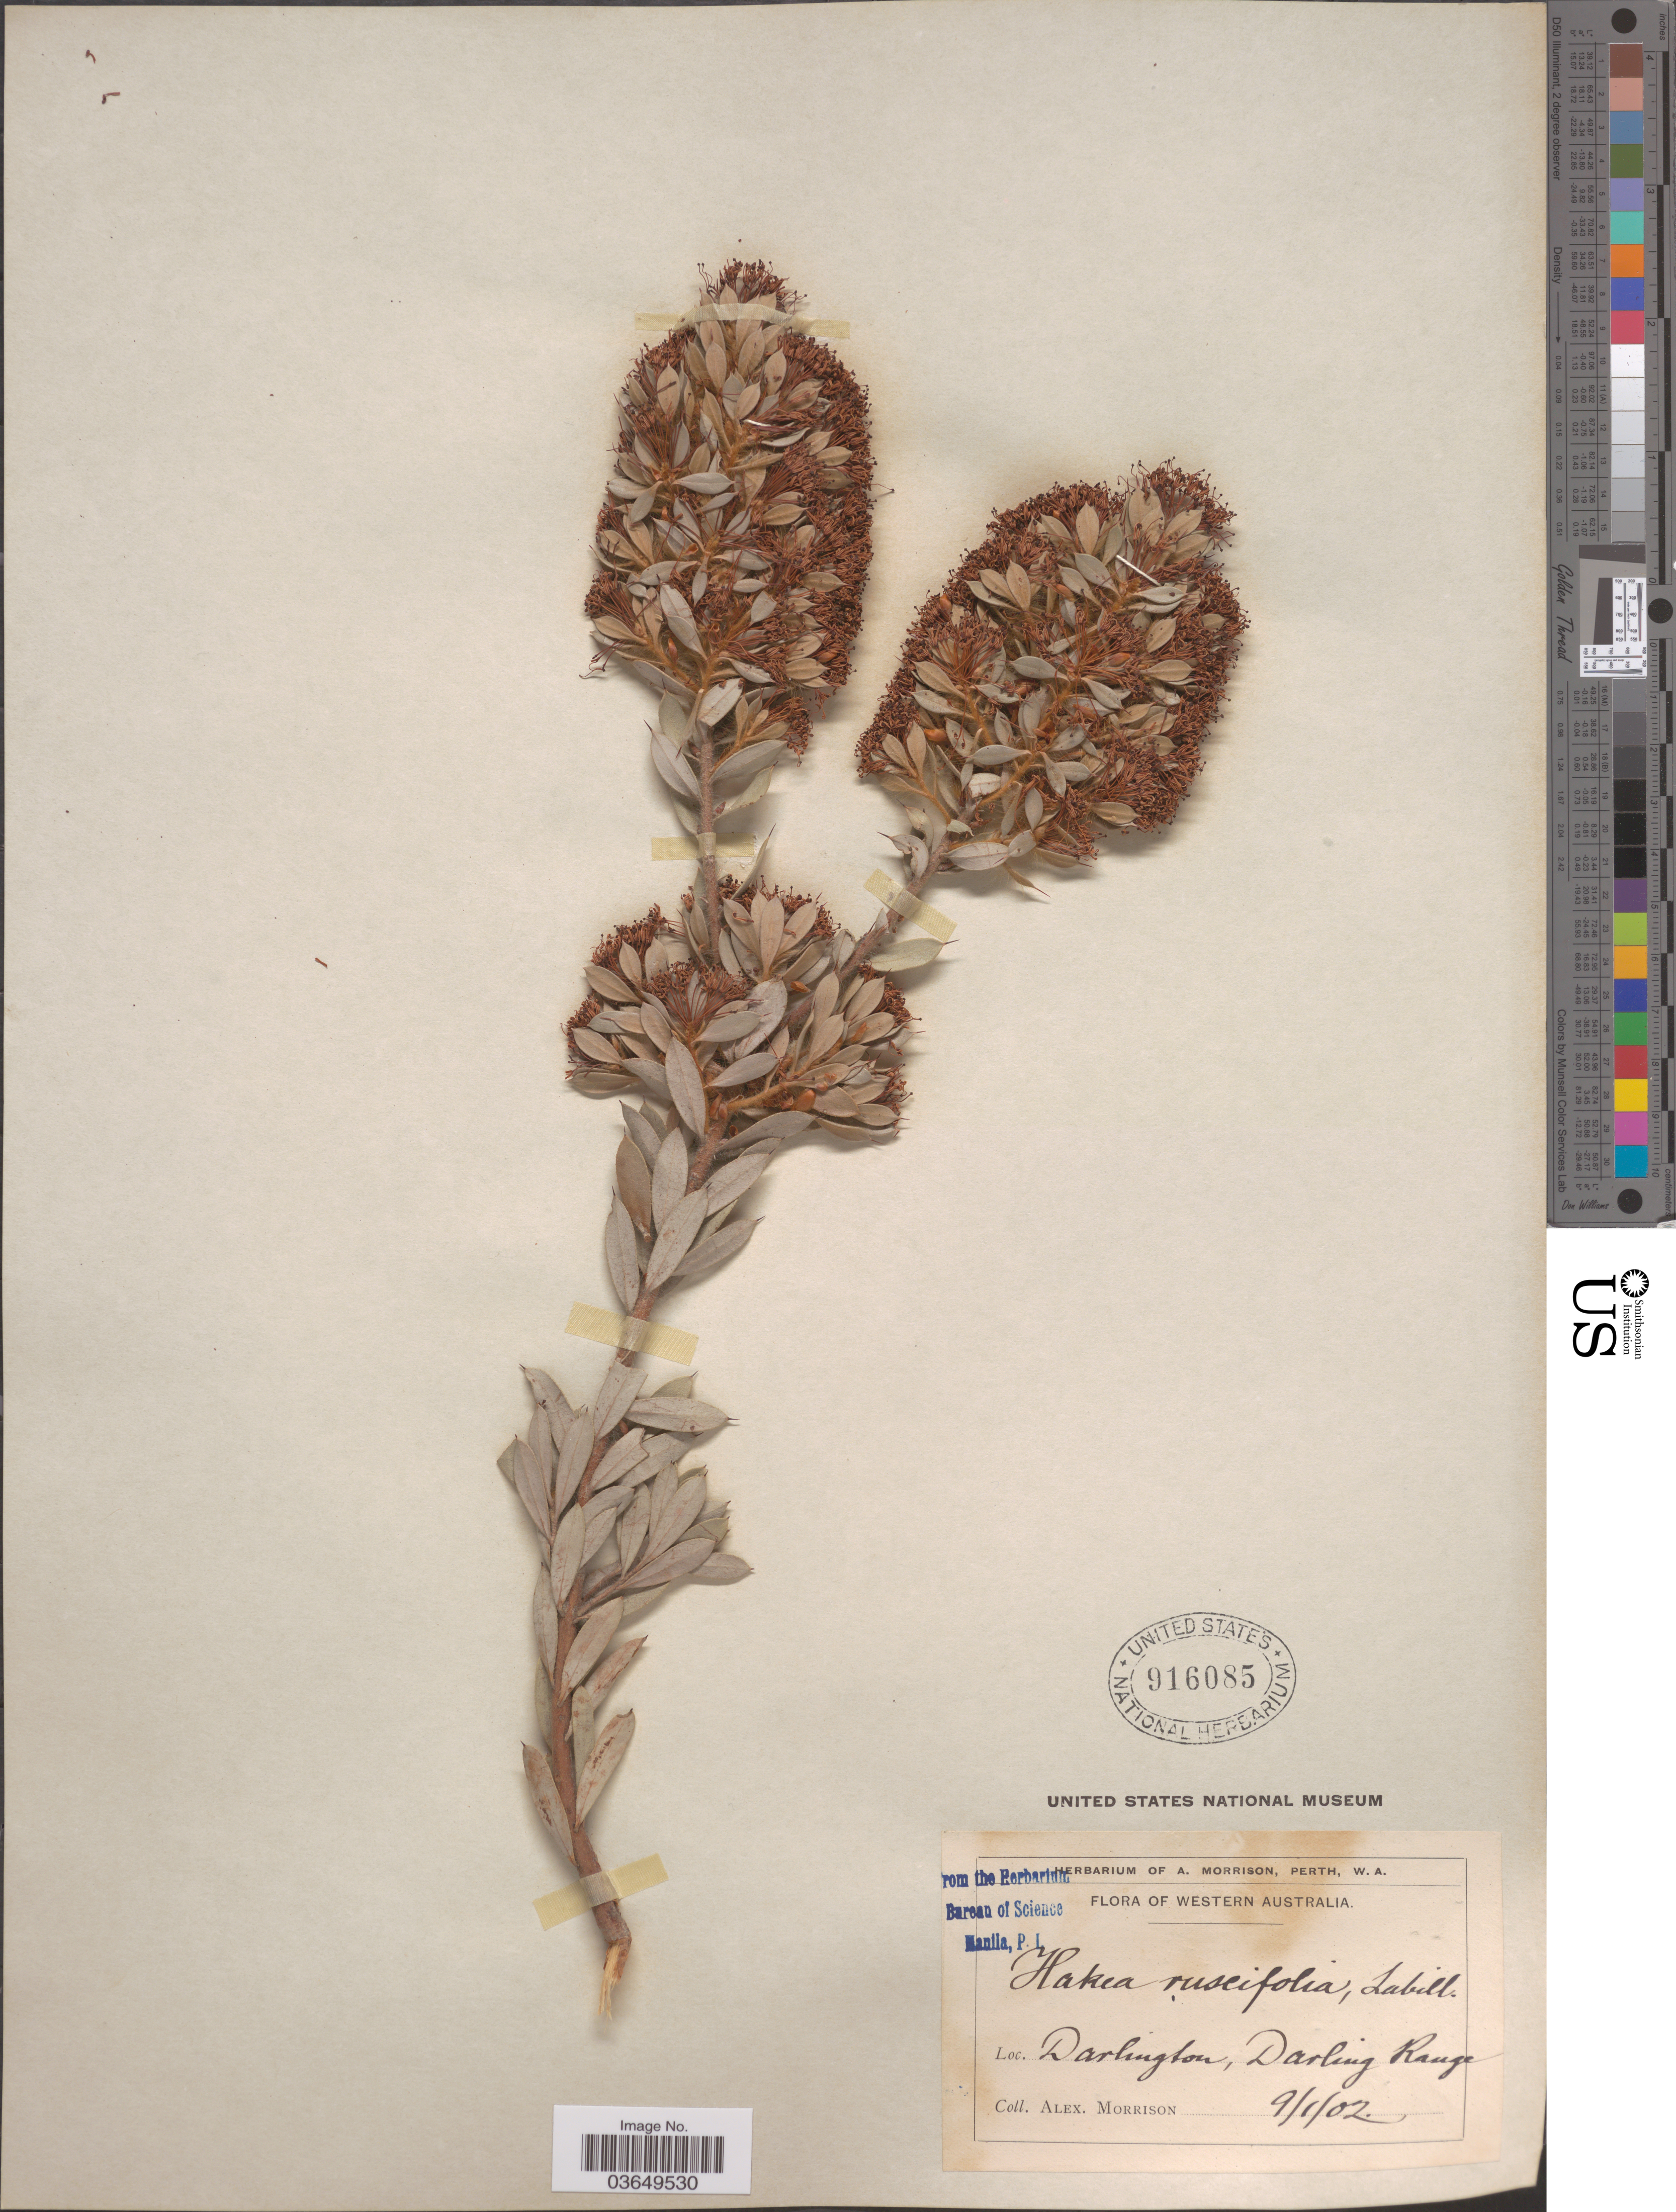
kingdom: Plantae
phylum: Tracheophyta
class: Magnoliopsida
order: Proteales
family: Proteaceae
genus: Hakea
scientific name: Hakea ruscifolia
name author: Labill.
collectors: A. Morrison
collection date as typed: Transcribed d/m/y: 9/1/2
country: Australia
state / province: Western Australia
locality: Darlington, Darling Range.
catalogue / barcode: US 916085